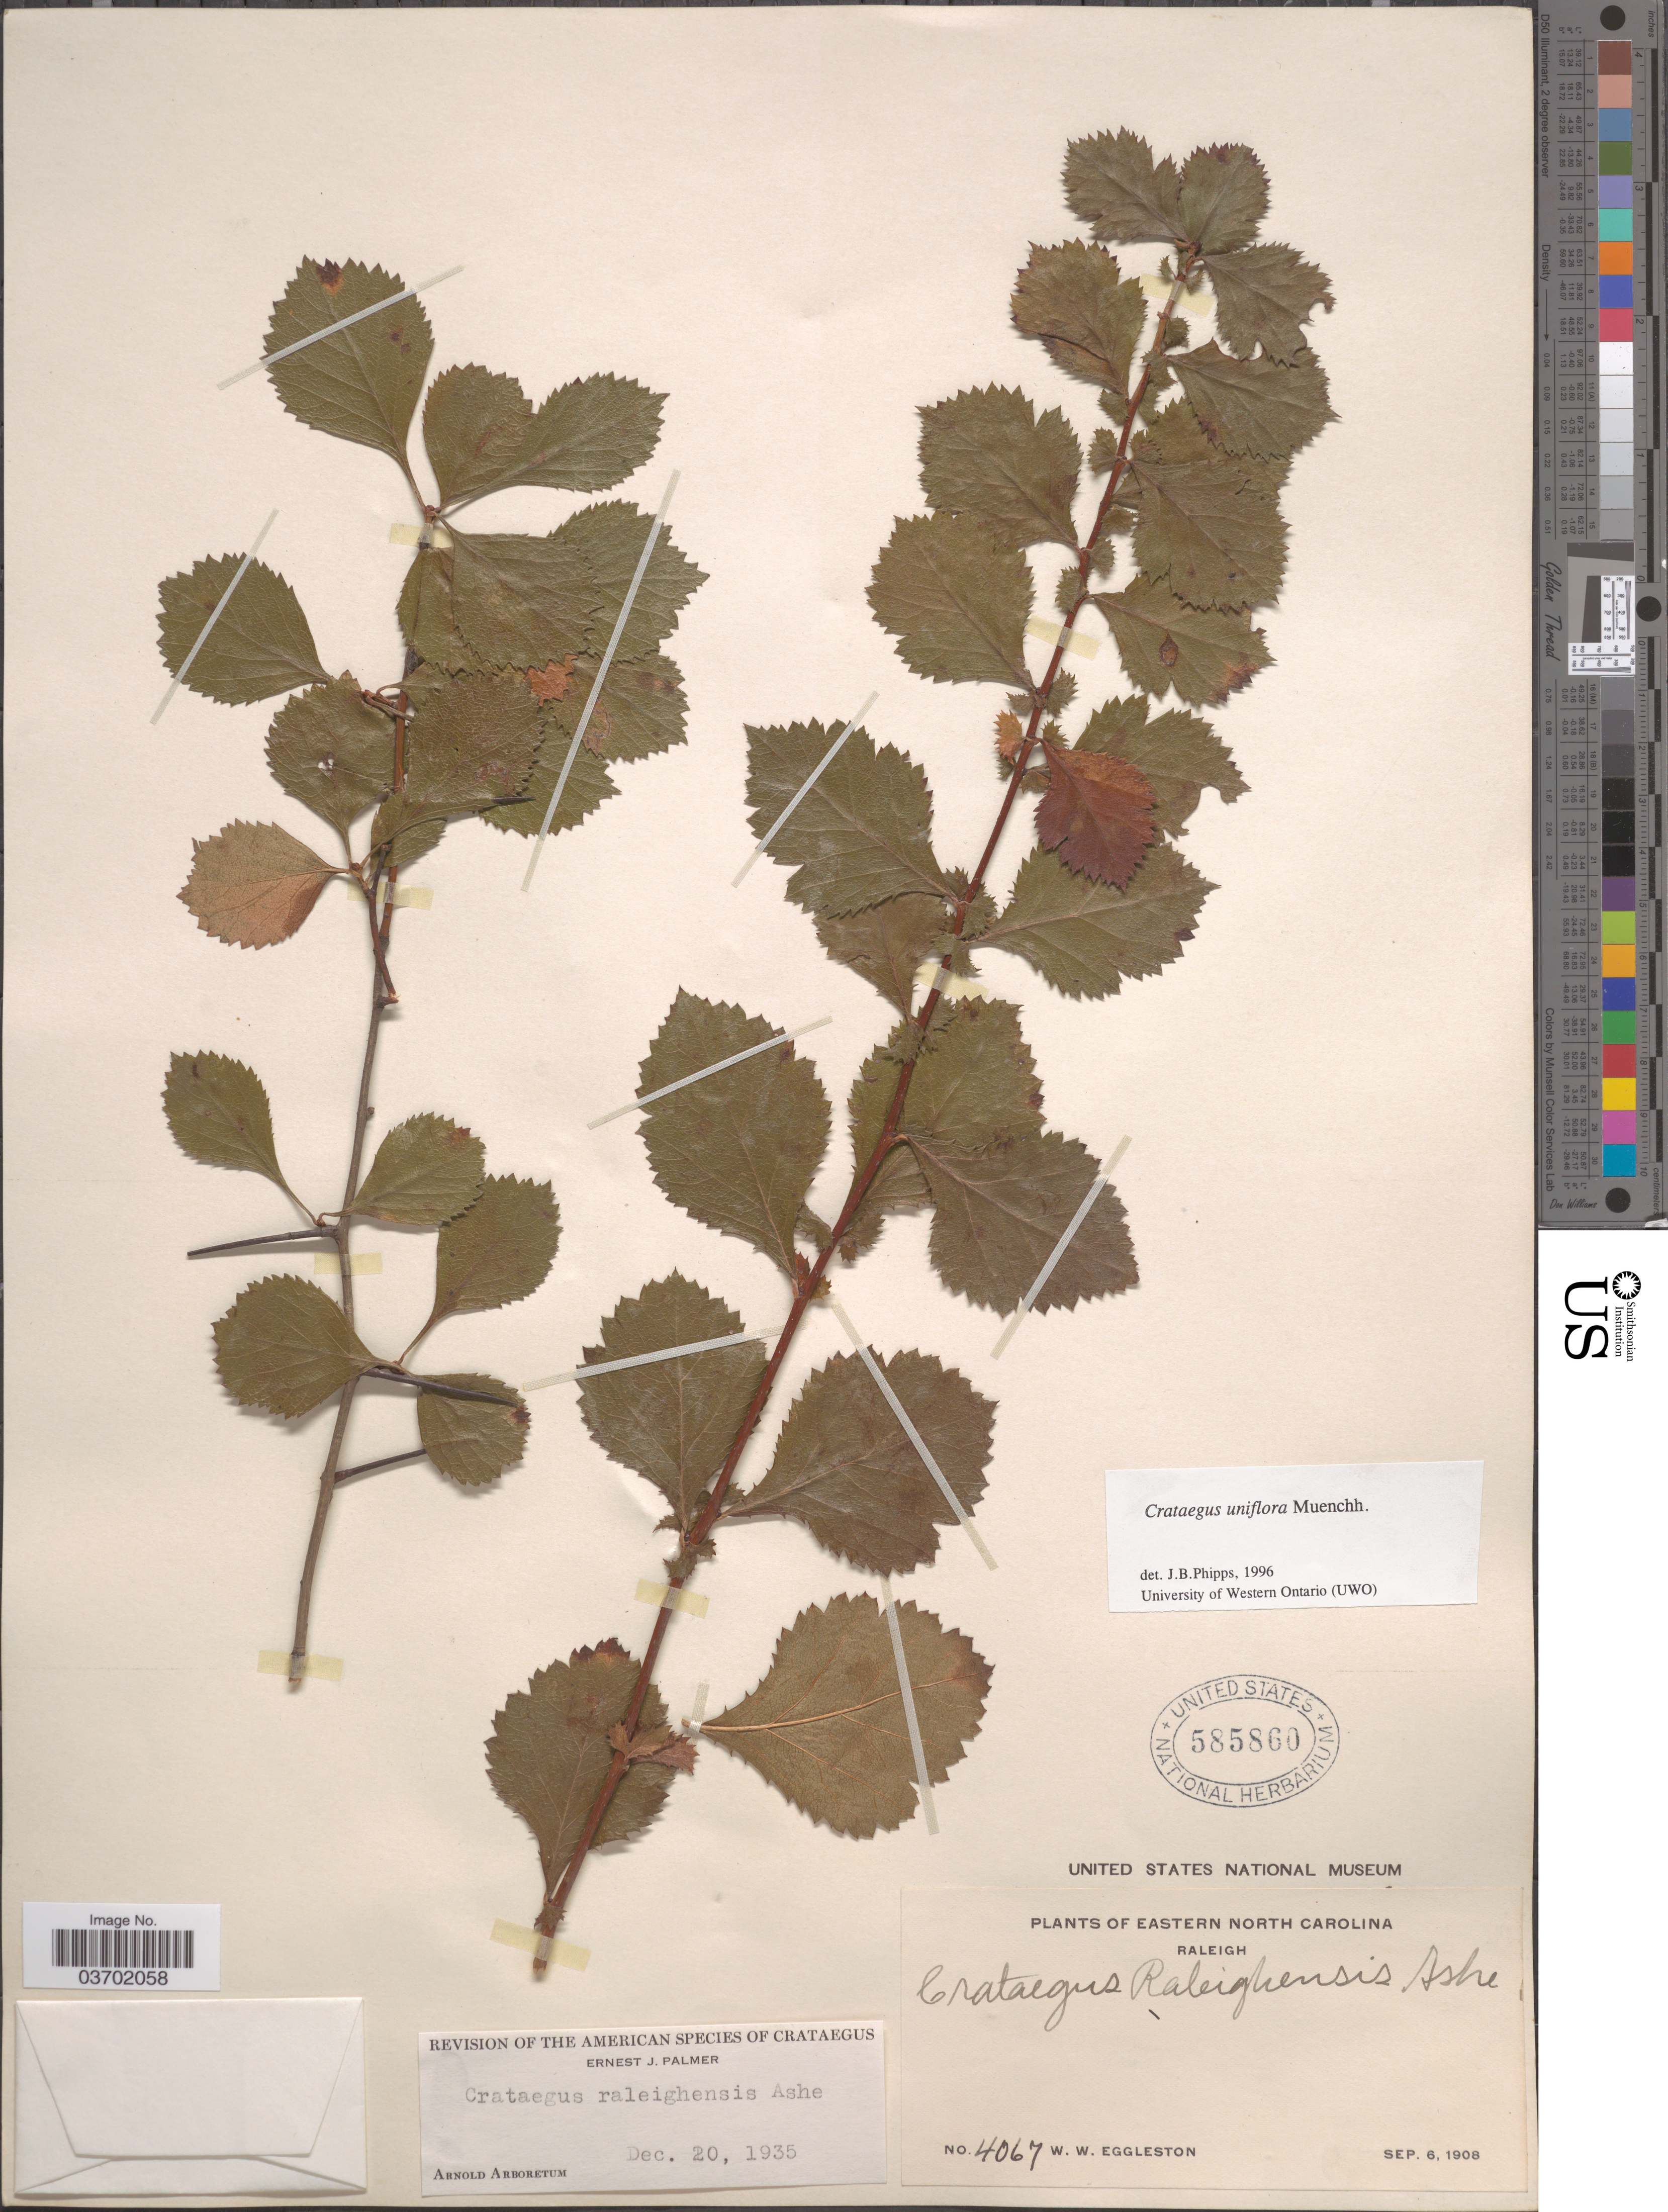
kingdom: Plantae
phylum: Tracheophyta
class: Magnoliopsida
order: Rosales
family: Rosaceae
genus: Crataegus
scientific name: Crataegus uniflora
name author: Münchh.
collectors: W. W. Eggleston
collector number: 4067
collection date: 1908-09-06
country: United States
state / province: North Carolina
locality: Eastern North Carolina. Raleigh.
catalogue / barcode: US 585860